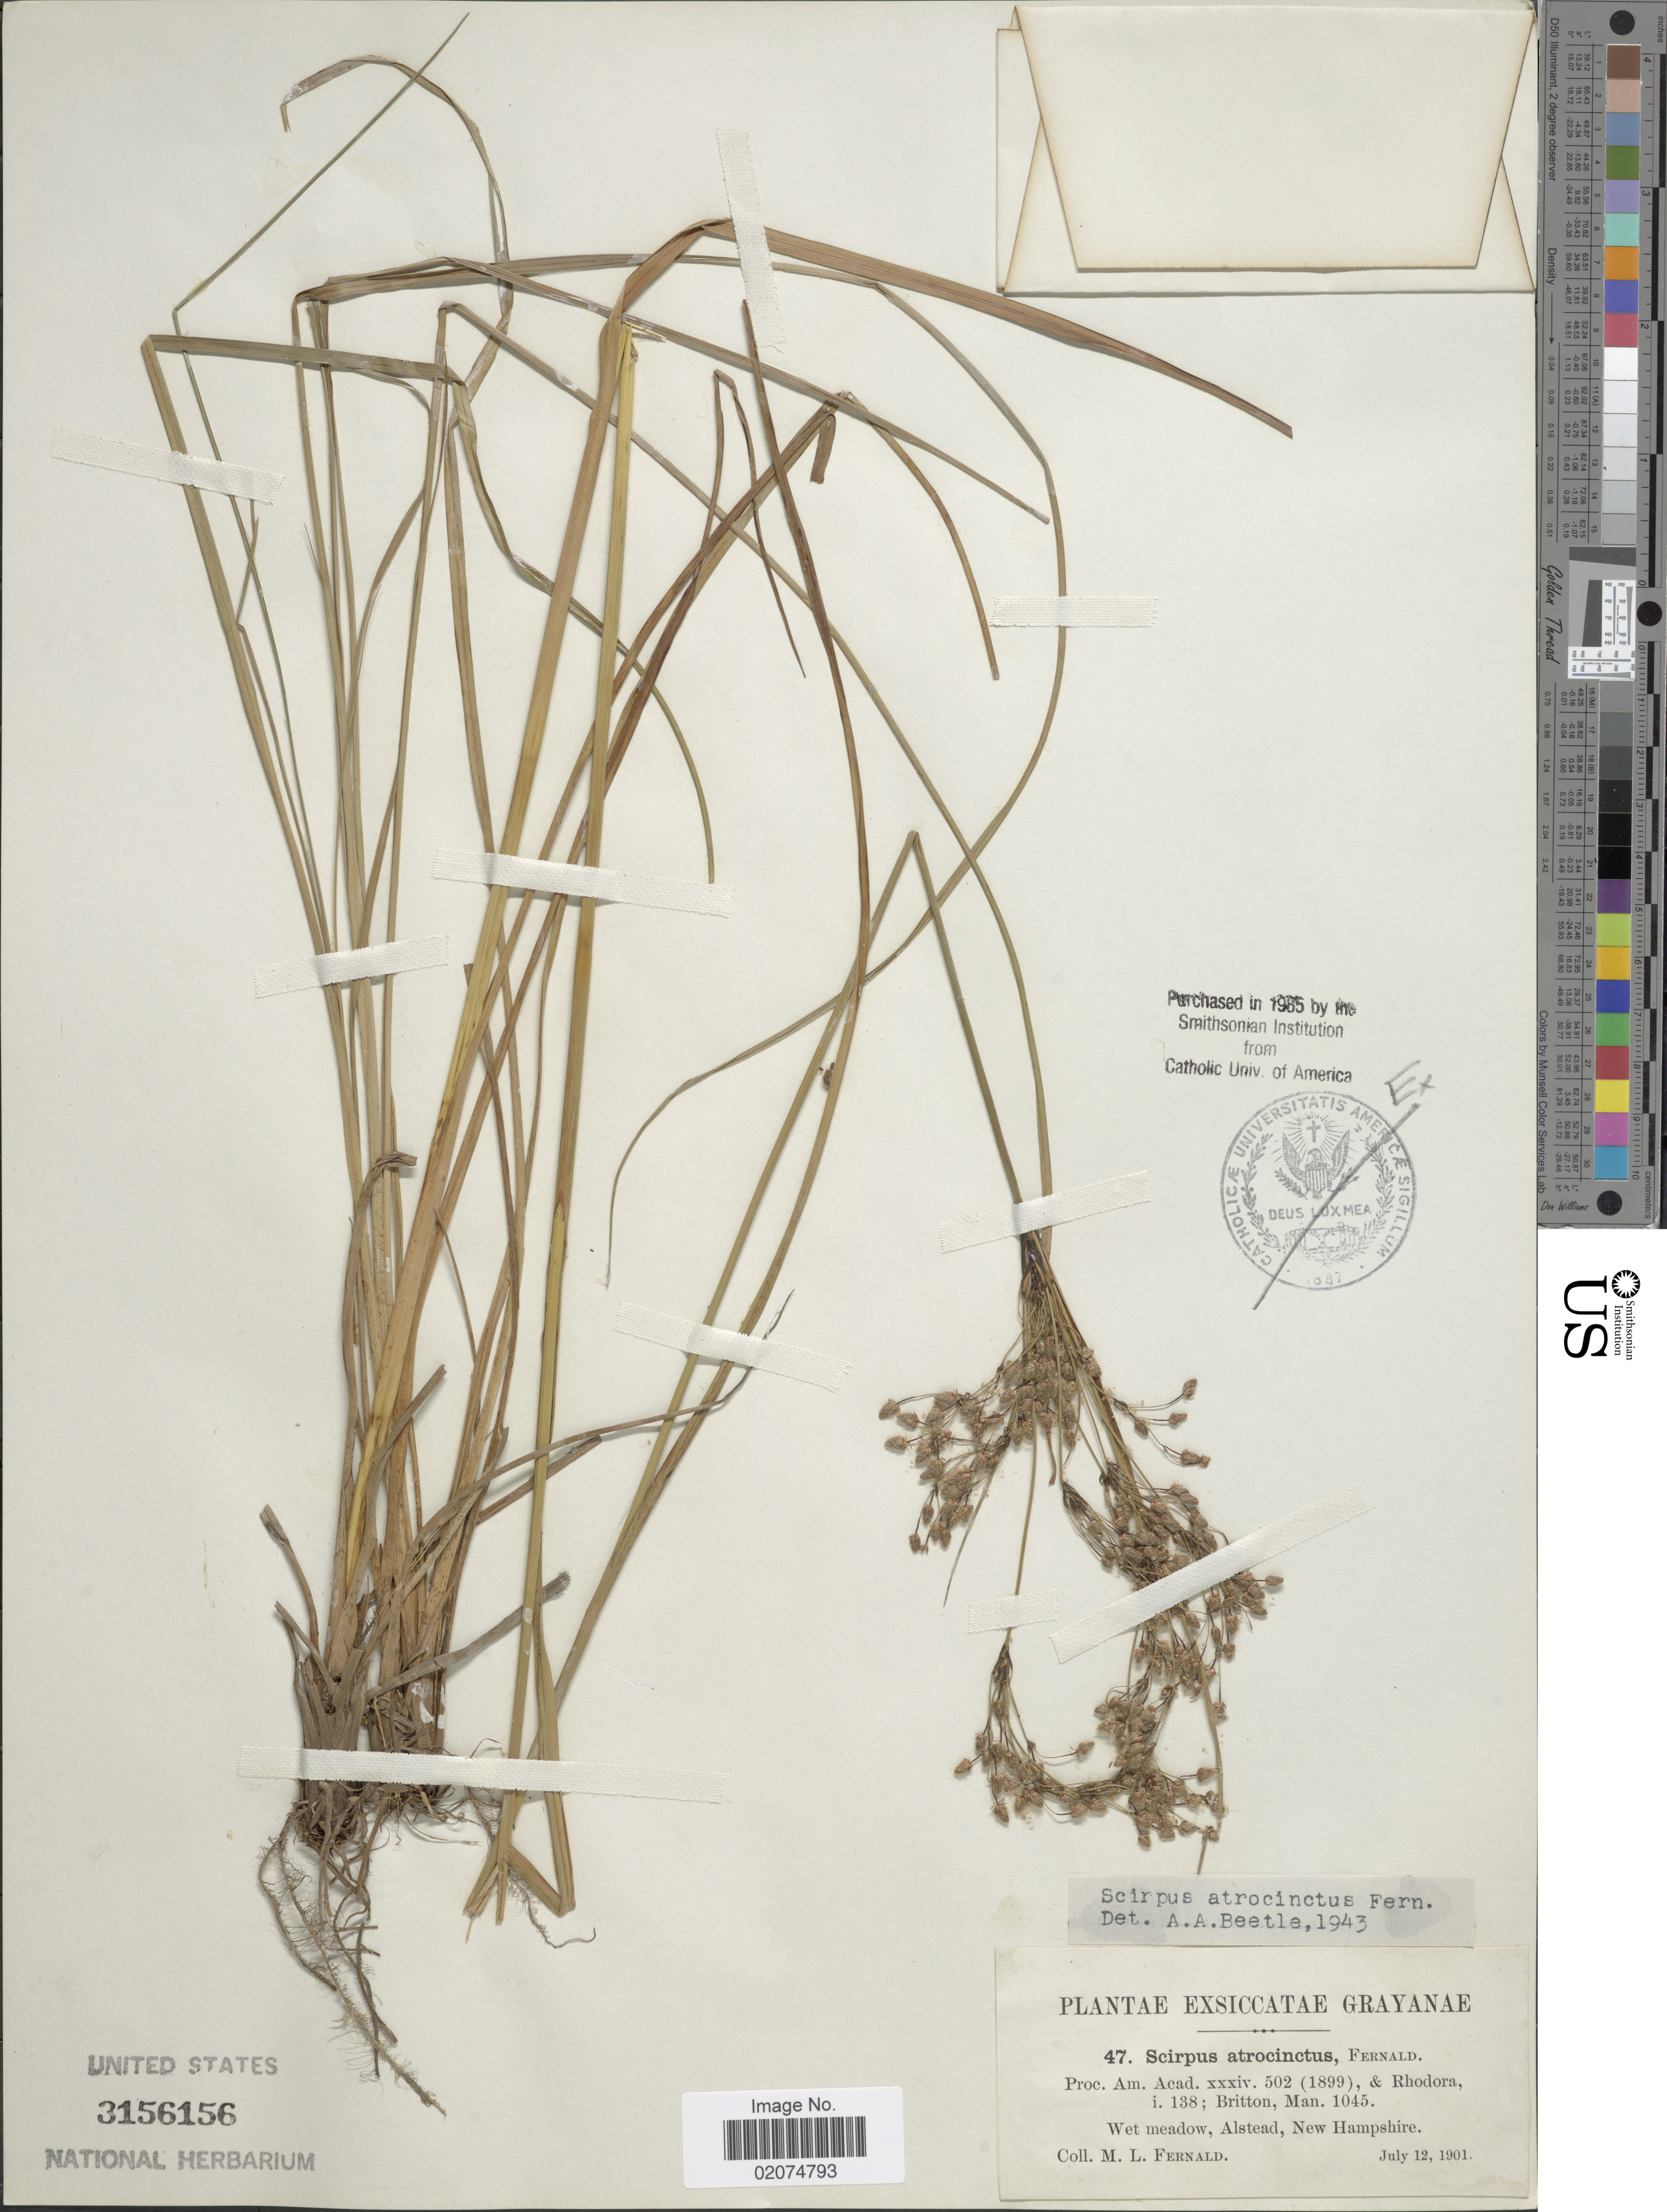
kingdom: Plantae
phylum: Tracheophyta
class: Liliopsida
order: Poales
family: Cyperaceae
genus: Scirpus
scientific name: Scirpus atrocinctus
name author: Fernald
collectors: M. L. Fernald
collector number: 47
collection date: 1901-07-12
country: United States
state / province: New Hampshire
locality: Grayane, Alstead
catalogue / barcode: US 3156156